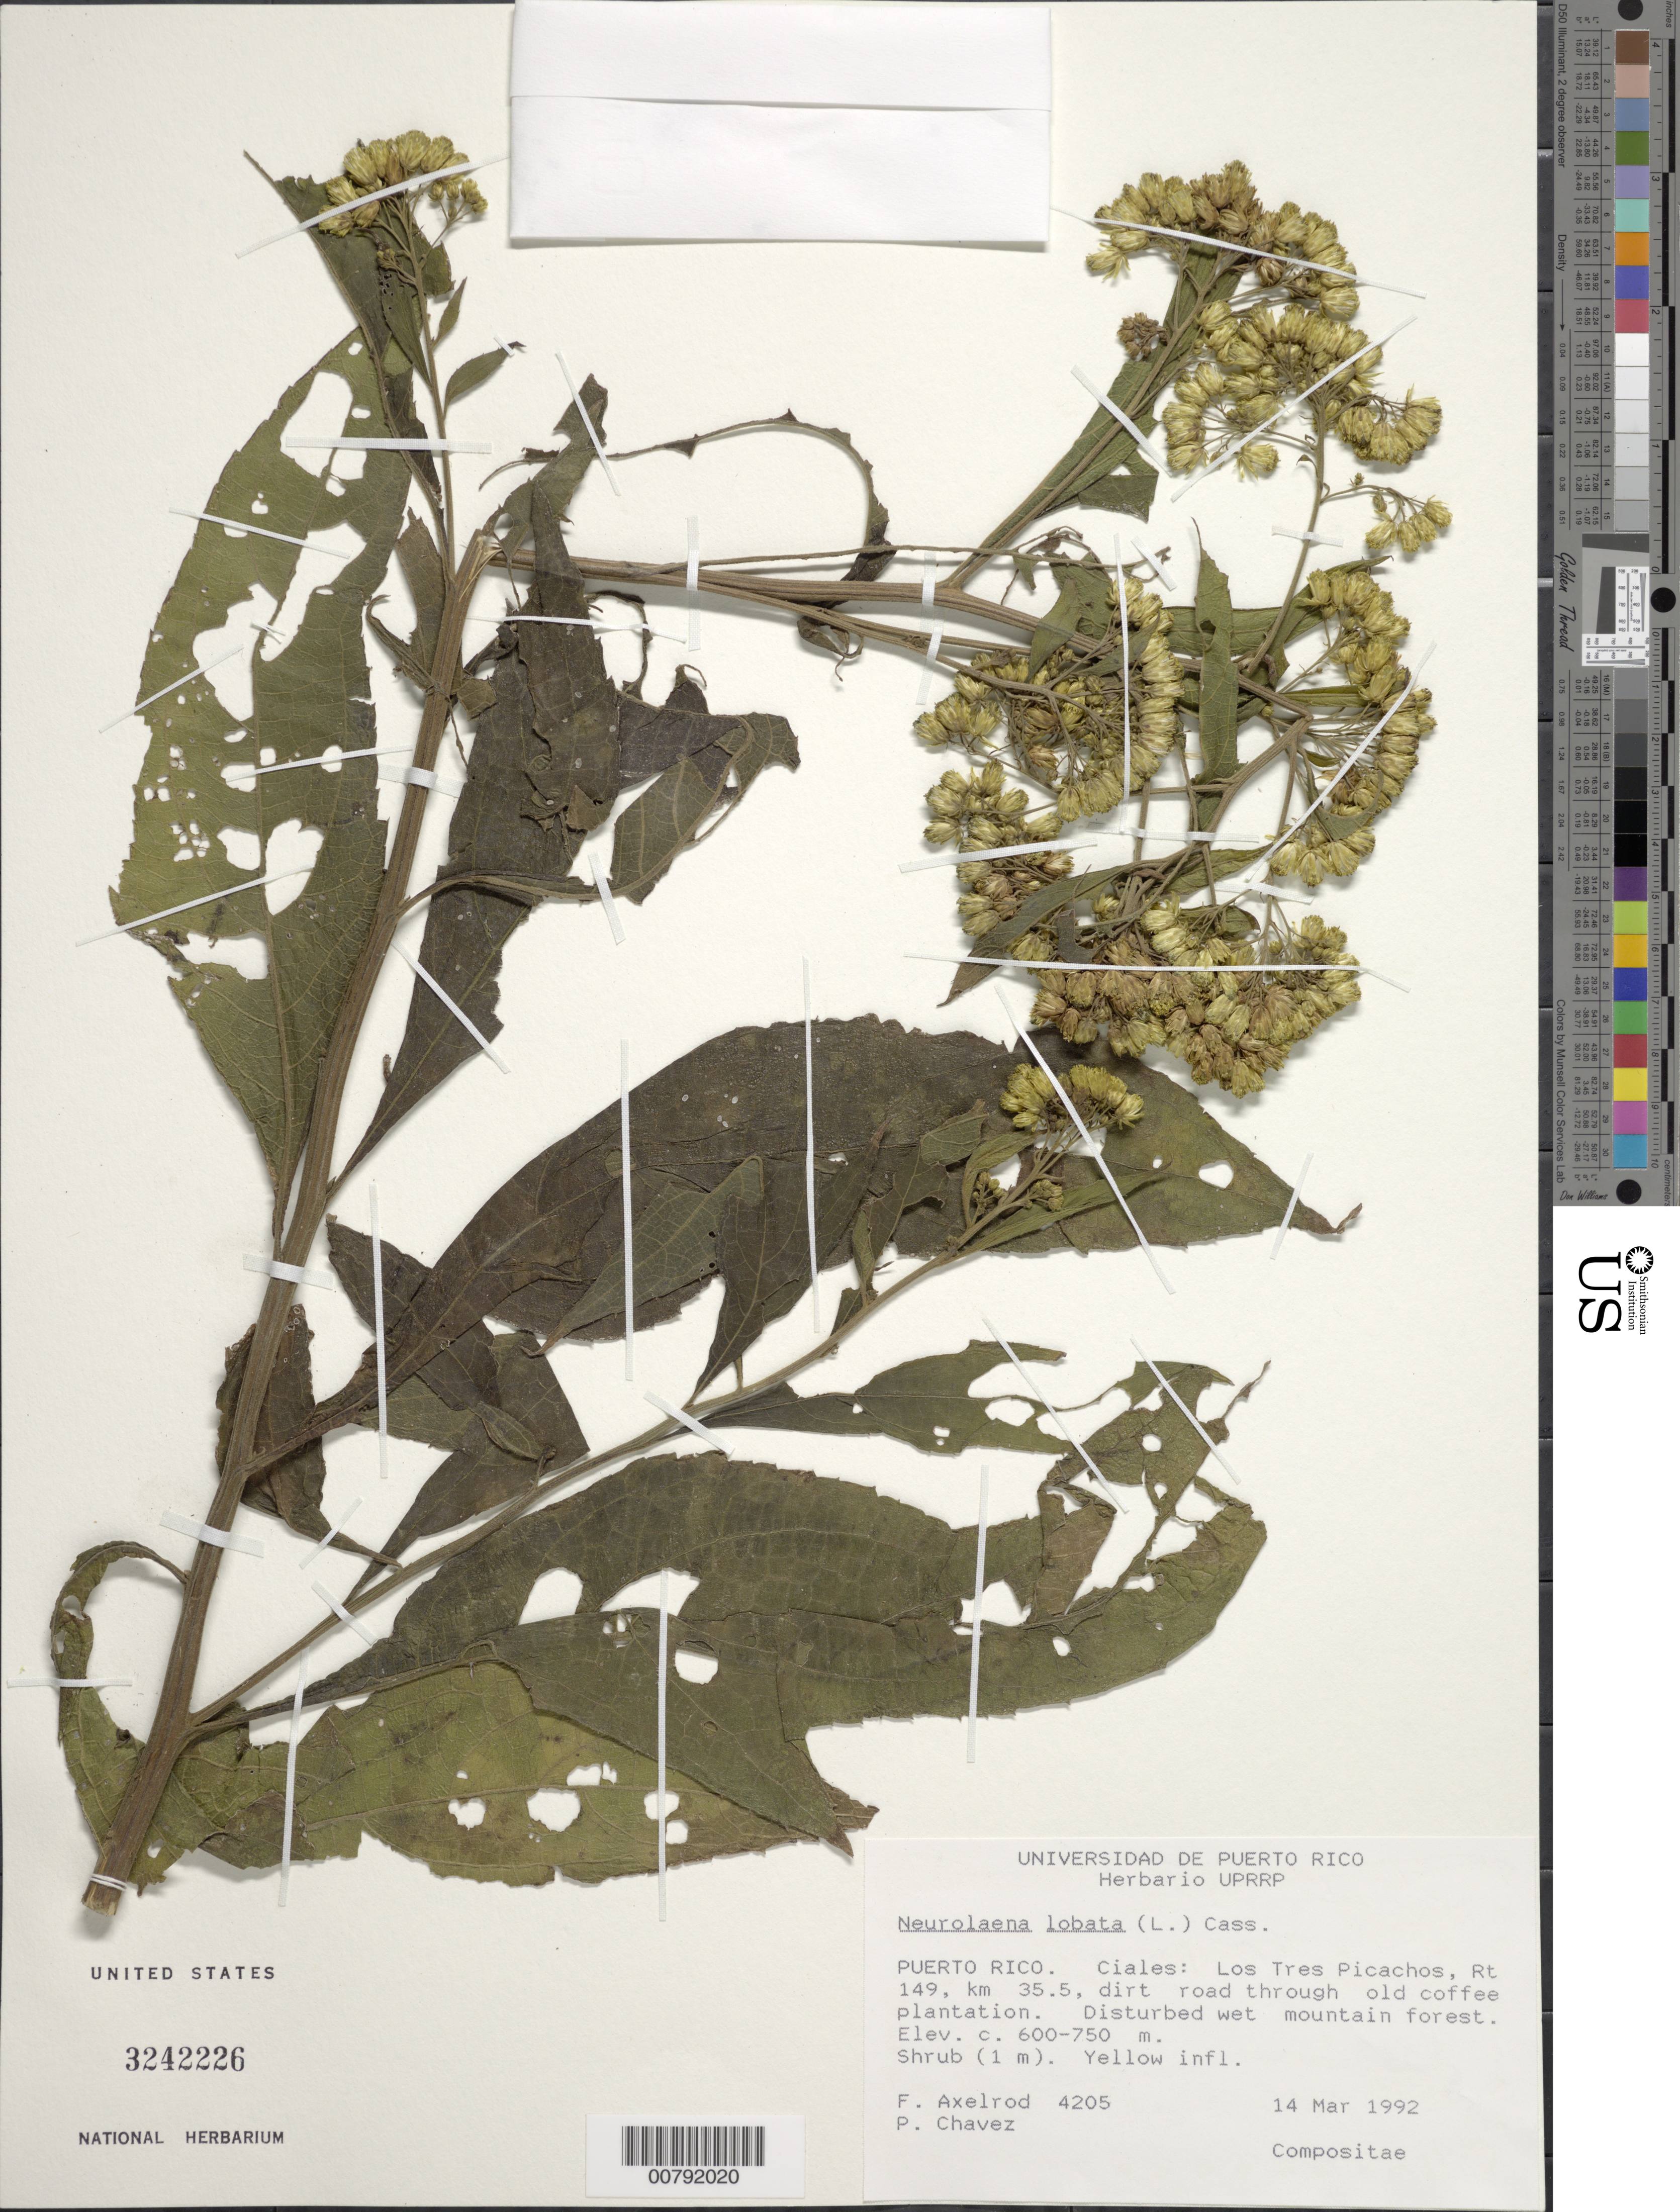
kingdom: Plantae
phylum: Tracheophyta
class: Magnoliopsida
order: Asterales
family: Asteraceae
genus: Neurolaena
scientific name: Neurolaena lobata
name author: (L.) R. Br. ex Cass.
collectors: F. S. Axelrod & P. Chavez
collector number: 4205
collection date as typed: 14 Mar 1992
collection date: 1992-03-14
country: Puerto Rico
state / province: Ciales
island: Puerto Rico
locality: Ciales, Los Tres Picachos, Rt. 149, km 35.5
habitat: Disturbed wet mountain forest, dirt road through old coffee plantation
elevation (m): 600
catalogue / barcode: US 3242226